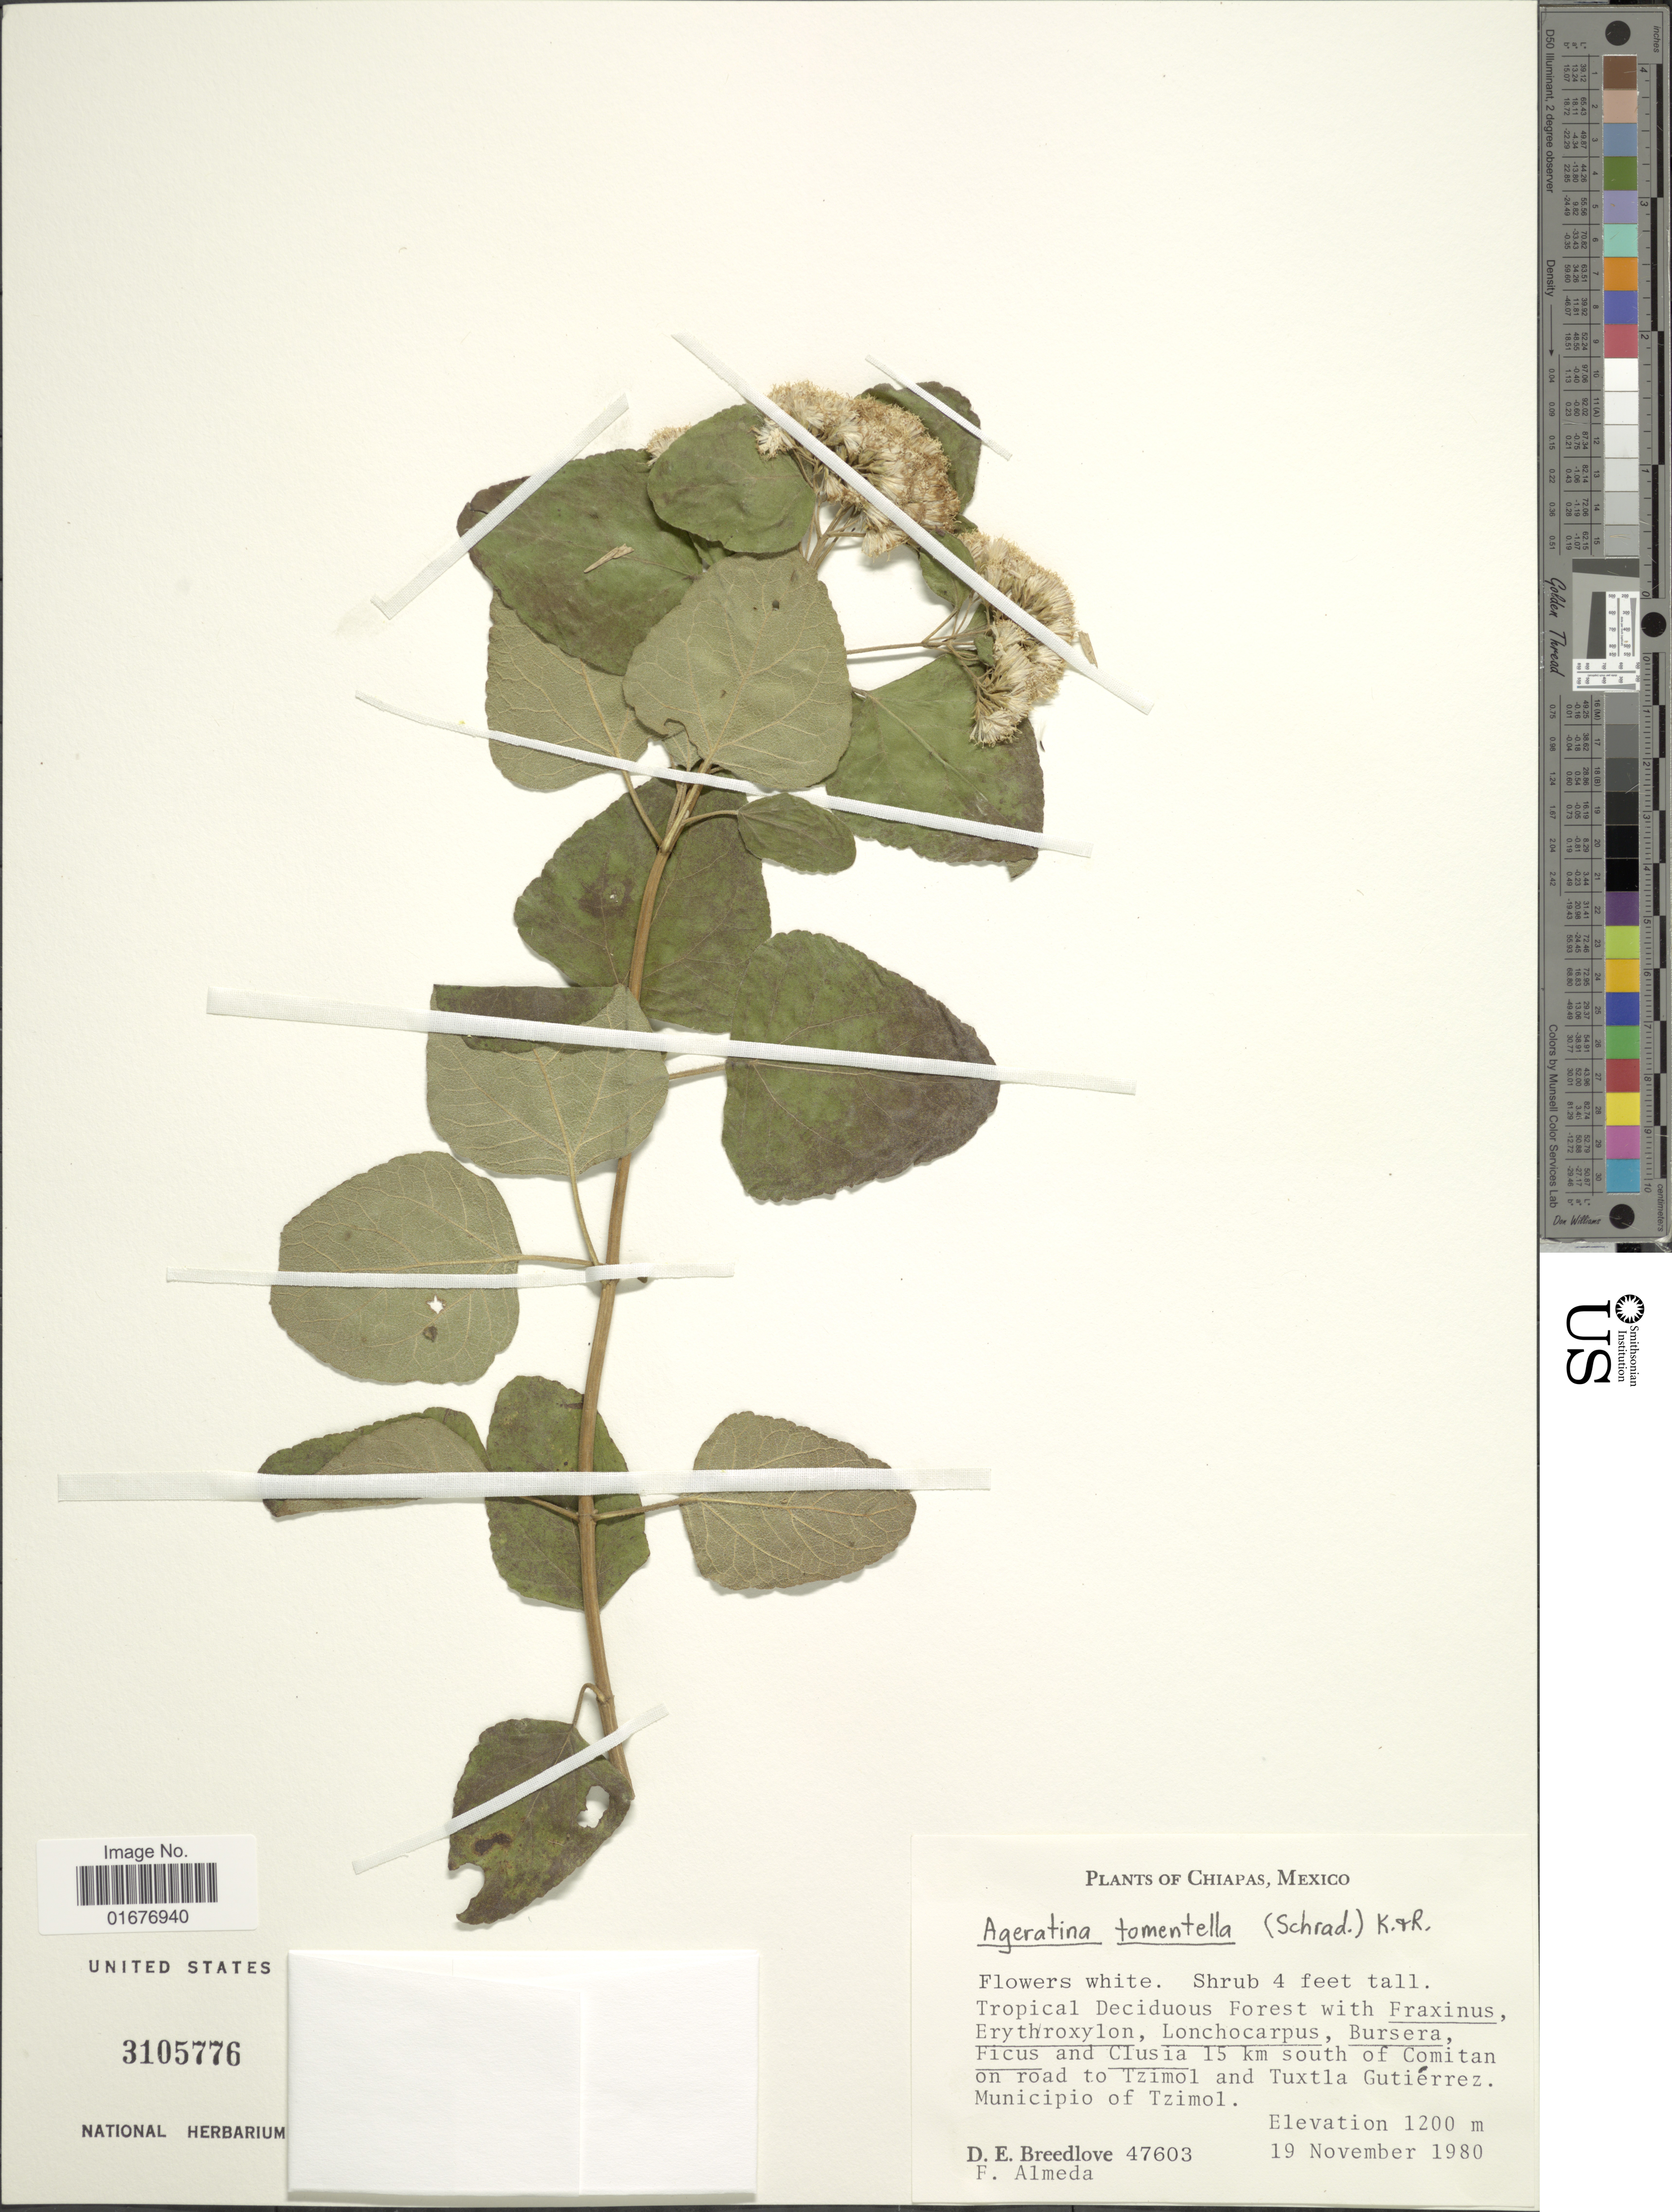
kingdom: Plantae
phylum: Tracheophyta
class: Magnoliopsida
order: Asterales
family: Asteraceae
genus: Ageratina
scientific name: Ageratina tomentella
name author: (Schrad.) R.M. King & H. Rob.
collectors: D. E. Breedlove & F. Almeda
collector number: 47603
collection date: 1980-11-19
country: Mexico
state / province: Chiapas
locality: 15 km south of Comitan on road to Tzimol and Tuxtla Gutierrez, municipio of Tzimol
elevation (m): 1200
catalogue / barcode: US 3105776